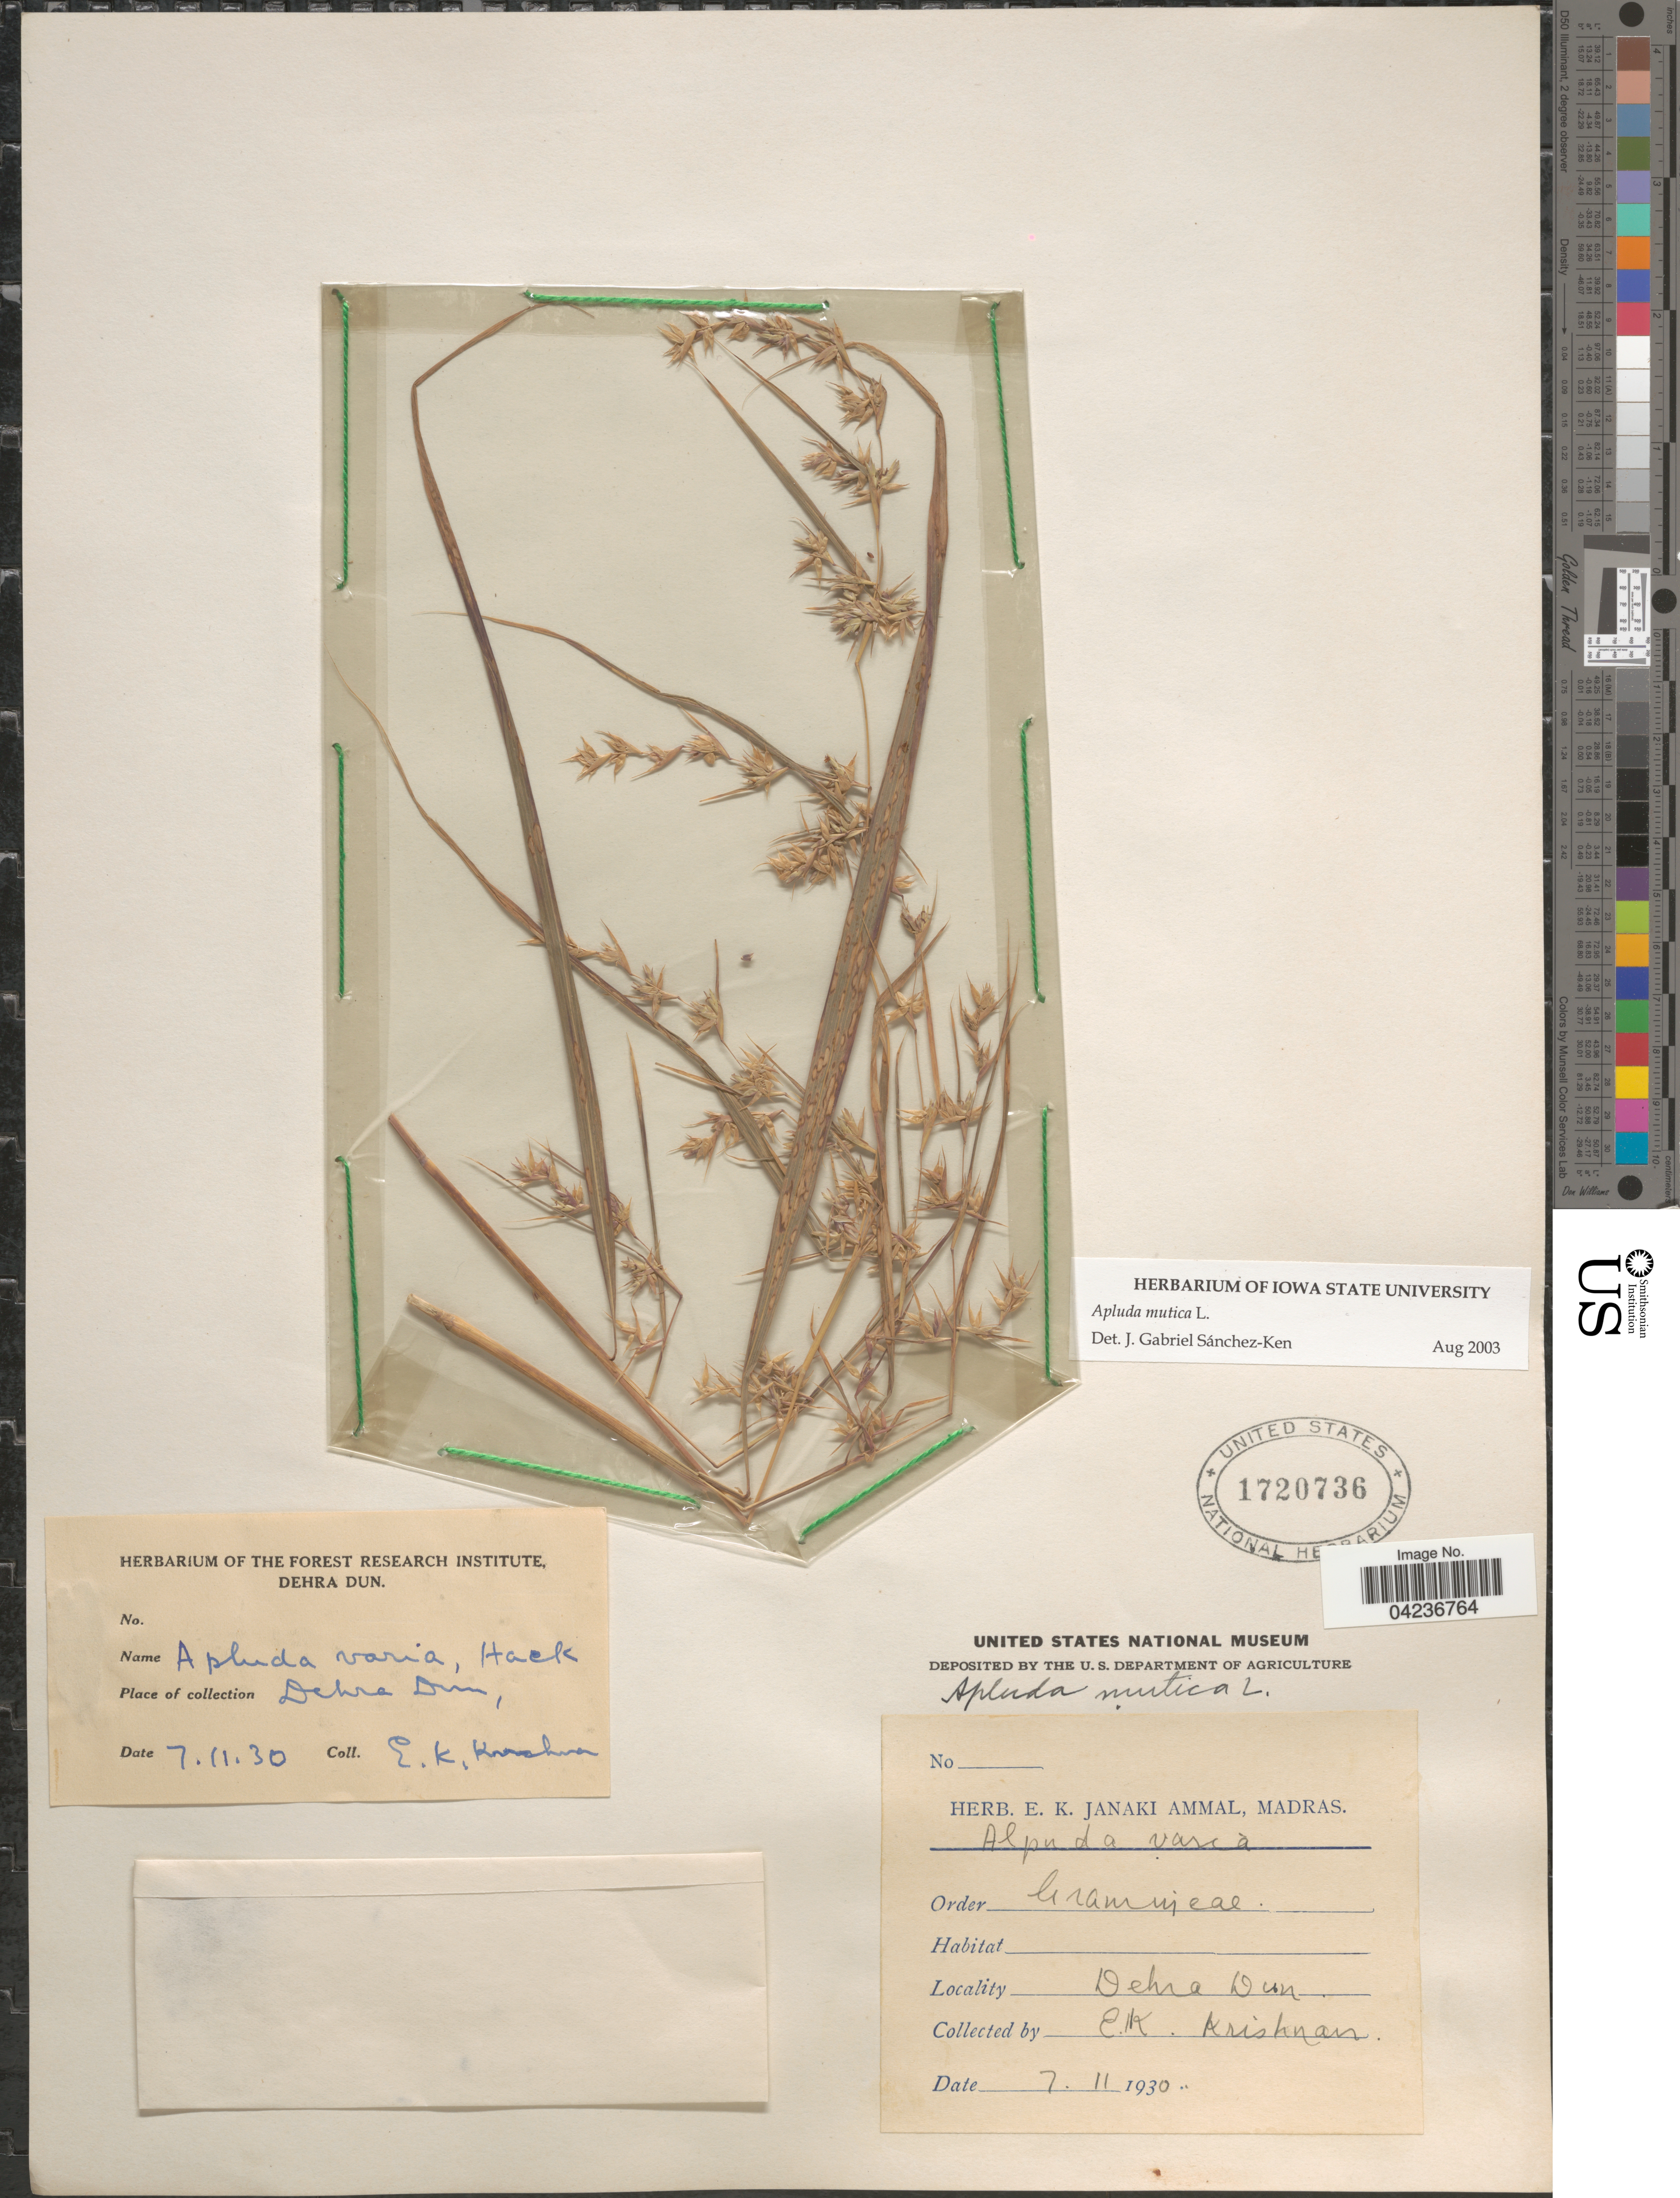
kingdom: Plantae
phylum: Tracheophyta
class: Liliopsida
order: Poales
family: Poaceae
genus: Apluda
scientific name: Apluda mutica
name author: L.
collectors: E. Krishnan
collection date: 1930-11-07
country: India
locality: Dehra Dun.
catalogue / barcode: US 1720736